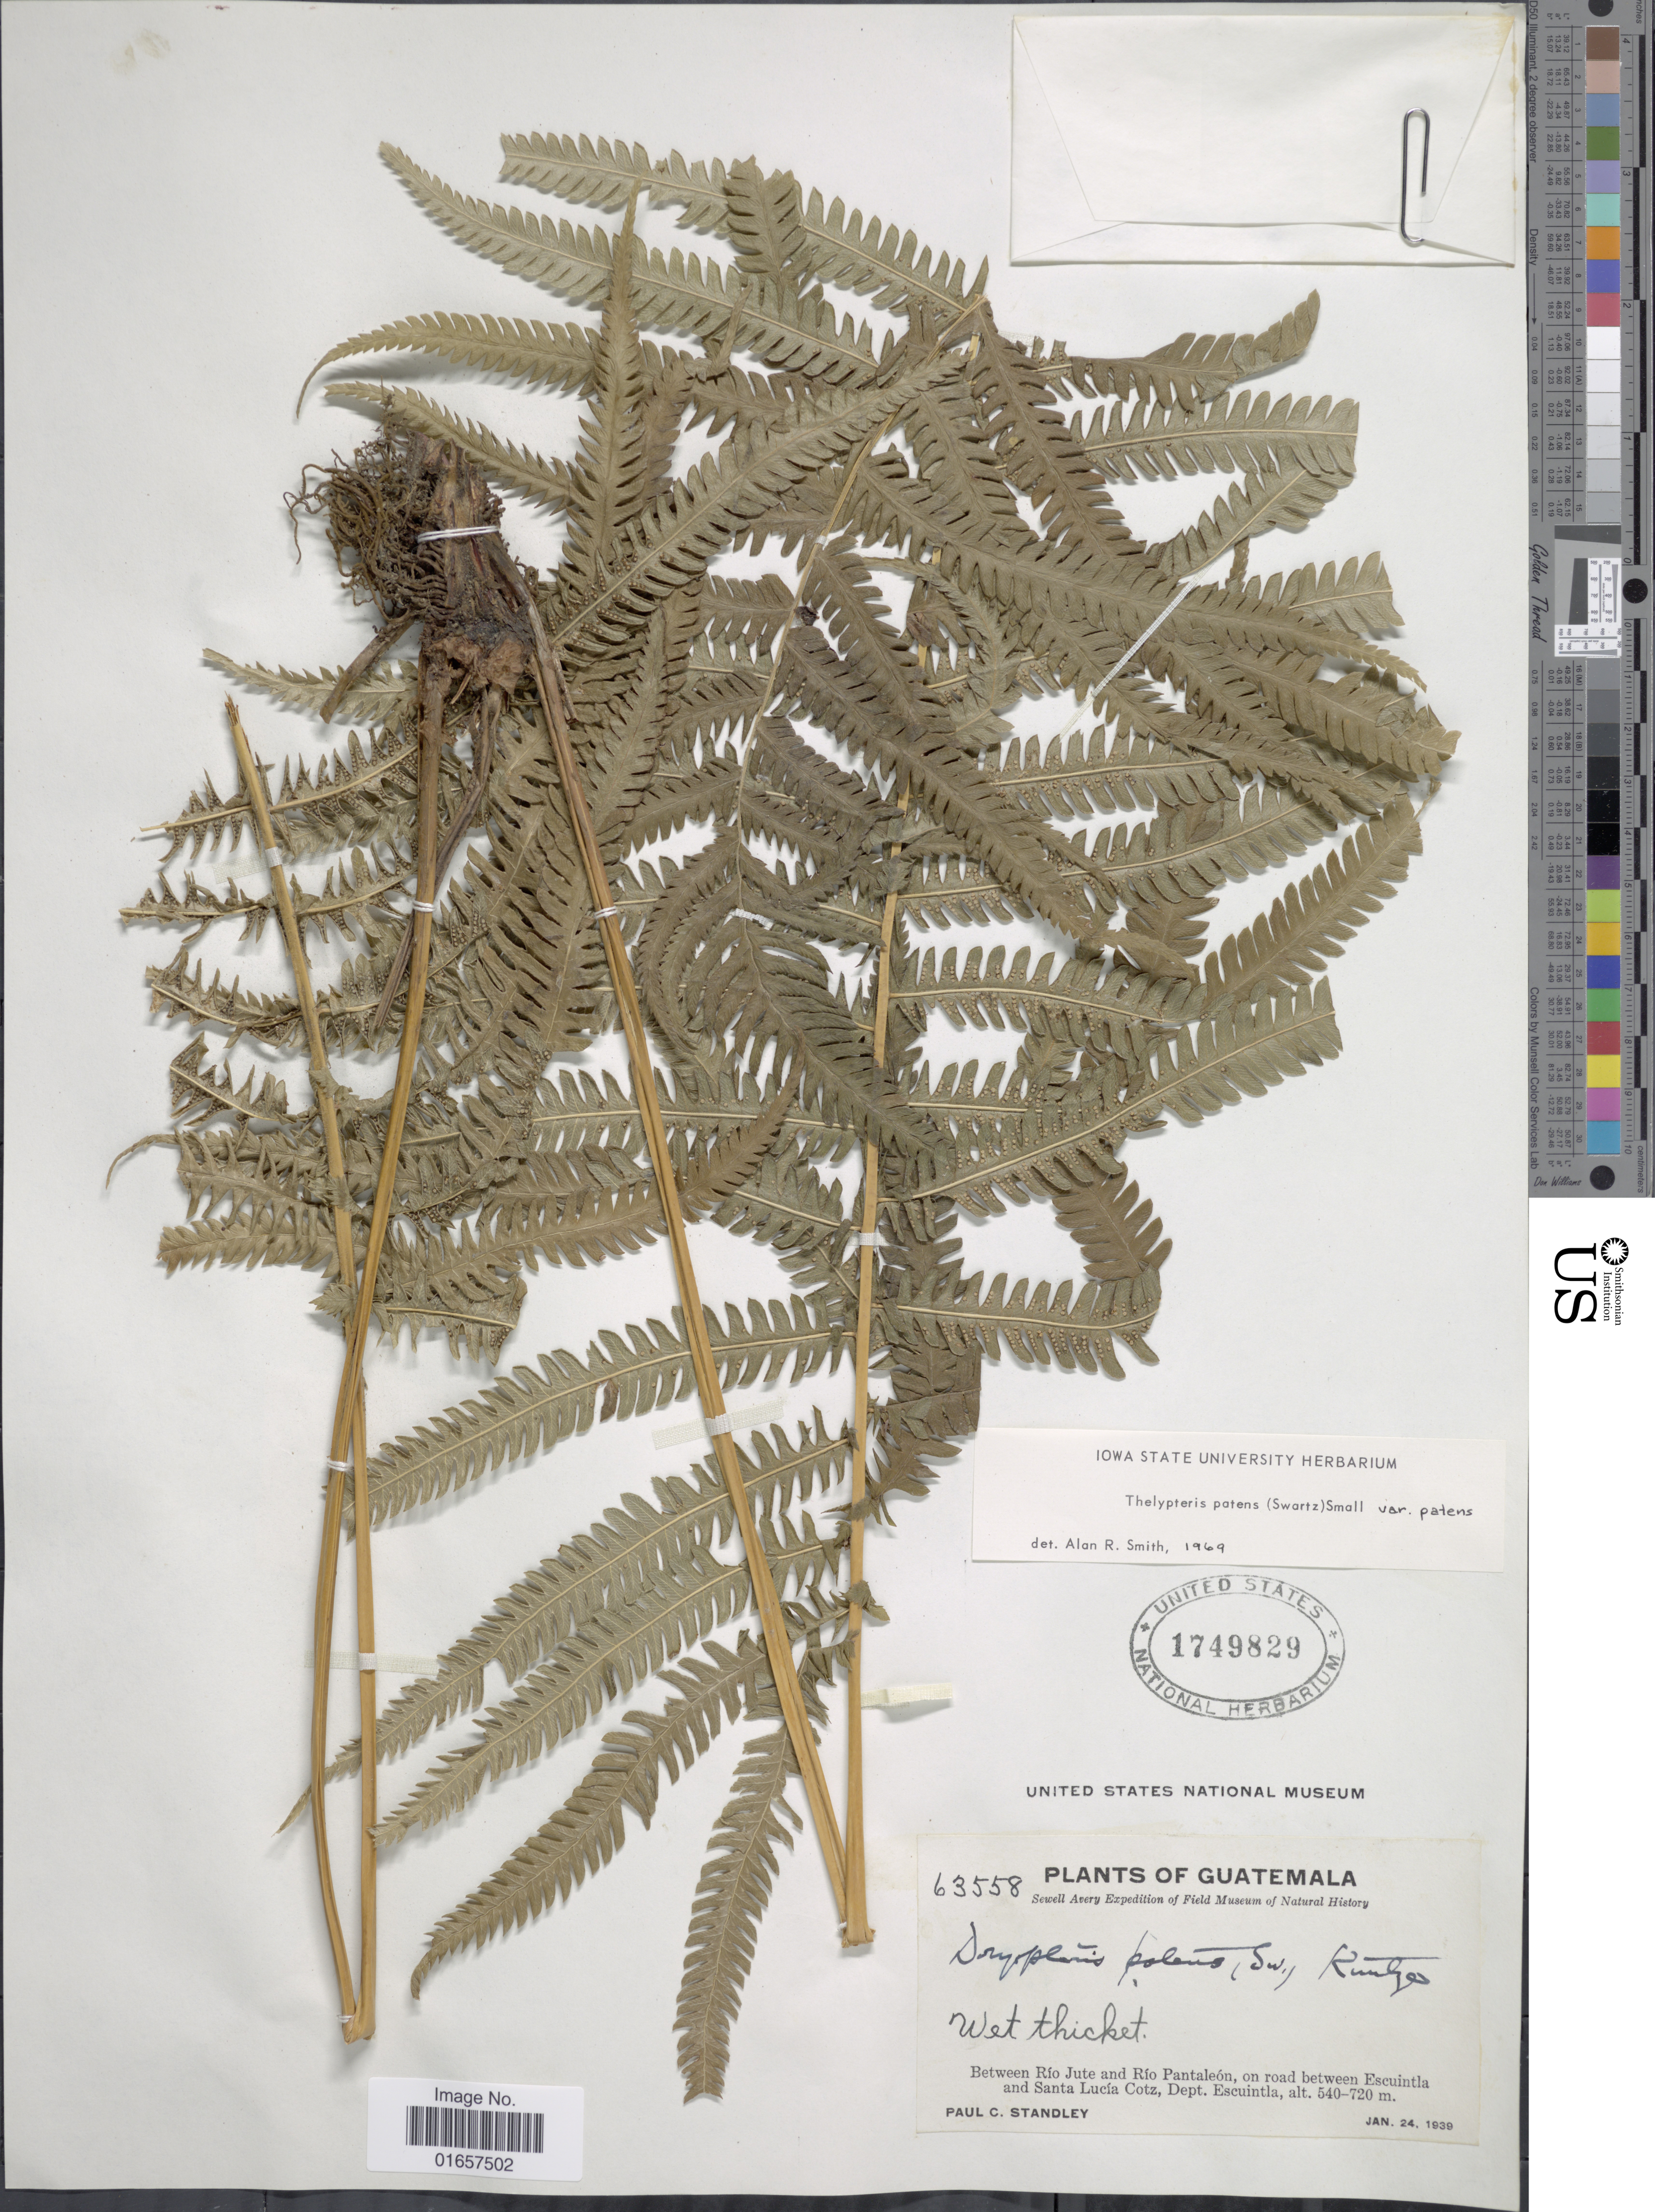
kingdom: Plantae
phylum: Tracheophyta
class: Polypodiopsida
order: Polypodiales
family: Thelypteridaceae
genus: Christella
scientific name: Christella patens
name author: (Sw.) Holttum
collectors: P. C. Standley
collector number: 63558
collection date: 1939-01-24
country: Guatemala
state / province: Escuintla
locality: Guatemala, between Río Jute and Río Pantaleón, on road between Escuintla and Santa Lucía Cotz, Dept. Escuintla.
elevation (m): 540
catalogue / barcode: US 1749829